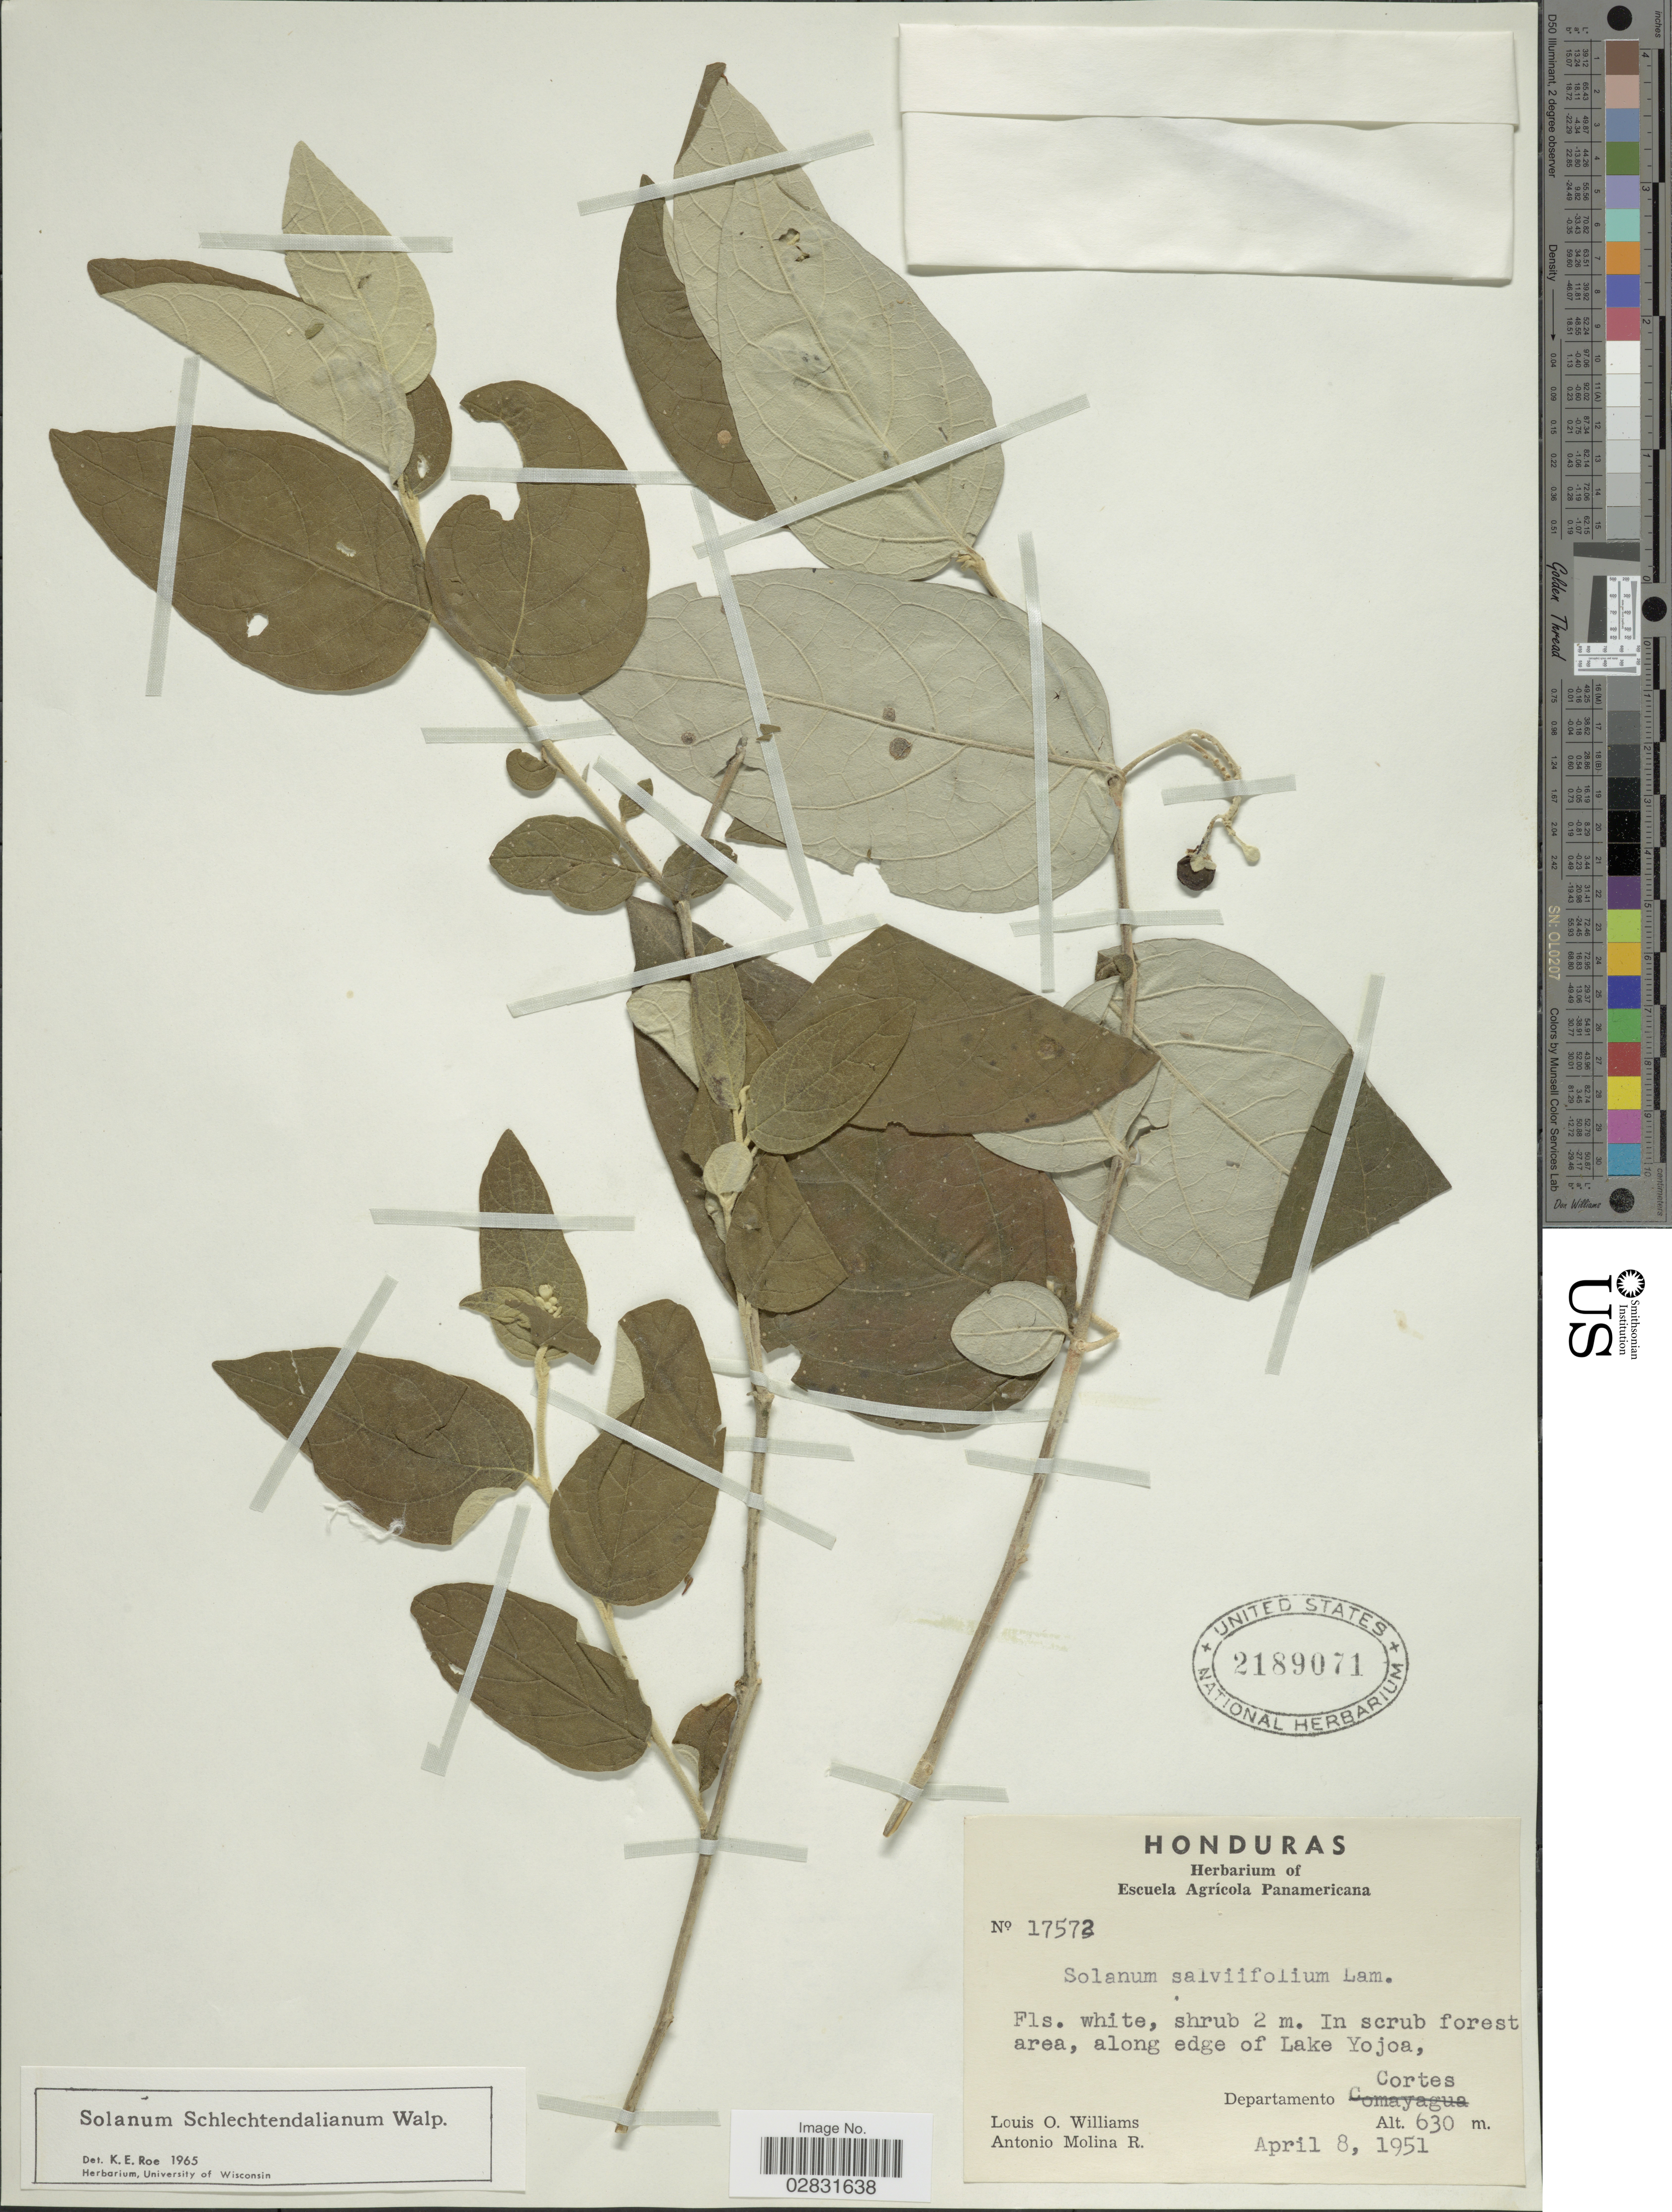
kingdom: Plantae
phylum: Tracheophyta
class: Magnoliopsida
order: Solanales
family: Solanaceae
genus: Solanum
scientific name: Solanum schlechtendalianum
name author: Walp.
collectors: L. O. Williams & A. Molina R.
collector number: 17572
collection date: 1951-04-08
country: Honduras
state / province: Cortés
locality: In scrub forest area, along edge of Lake Yojoa, Departamento Cortes.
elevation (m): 630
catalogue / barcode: US 2189071